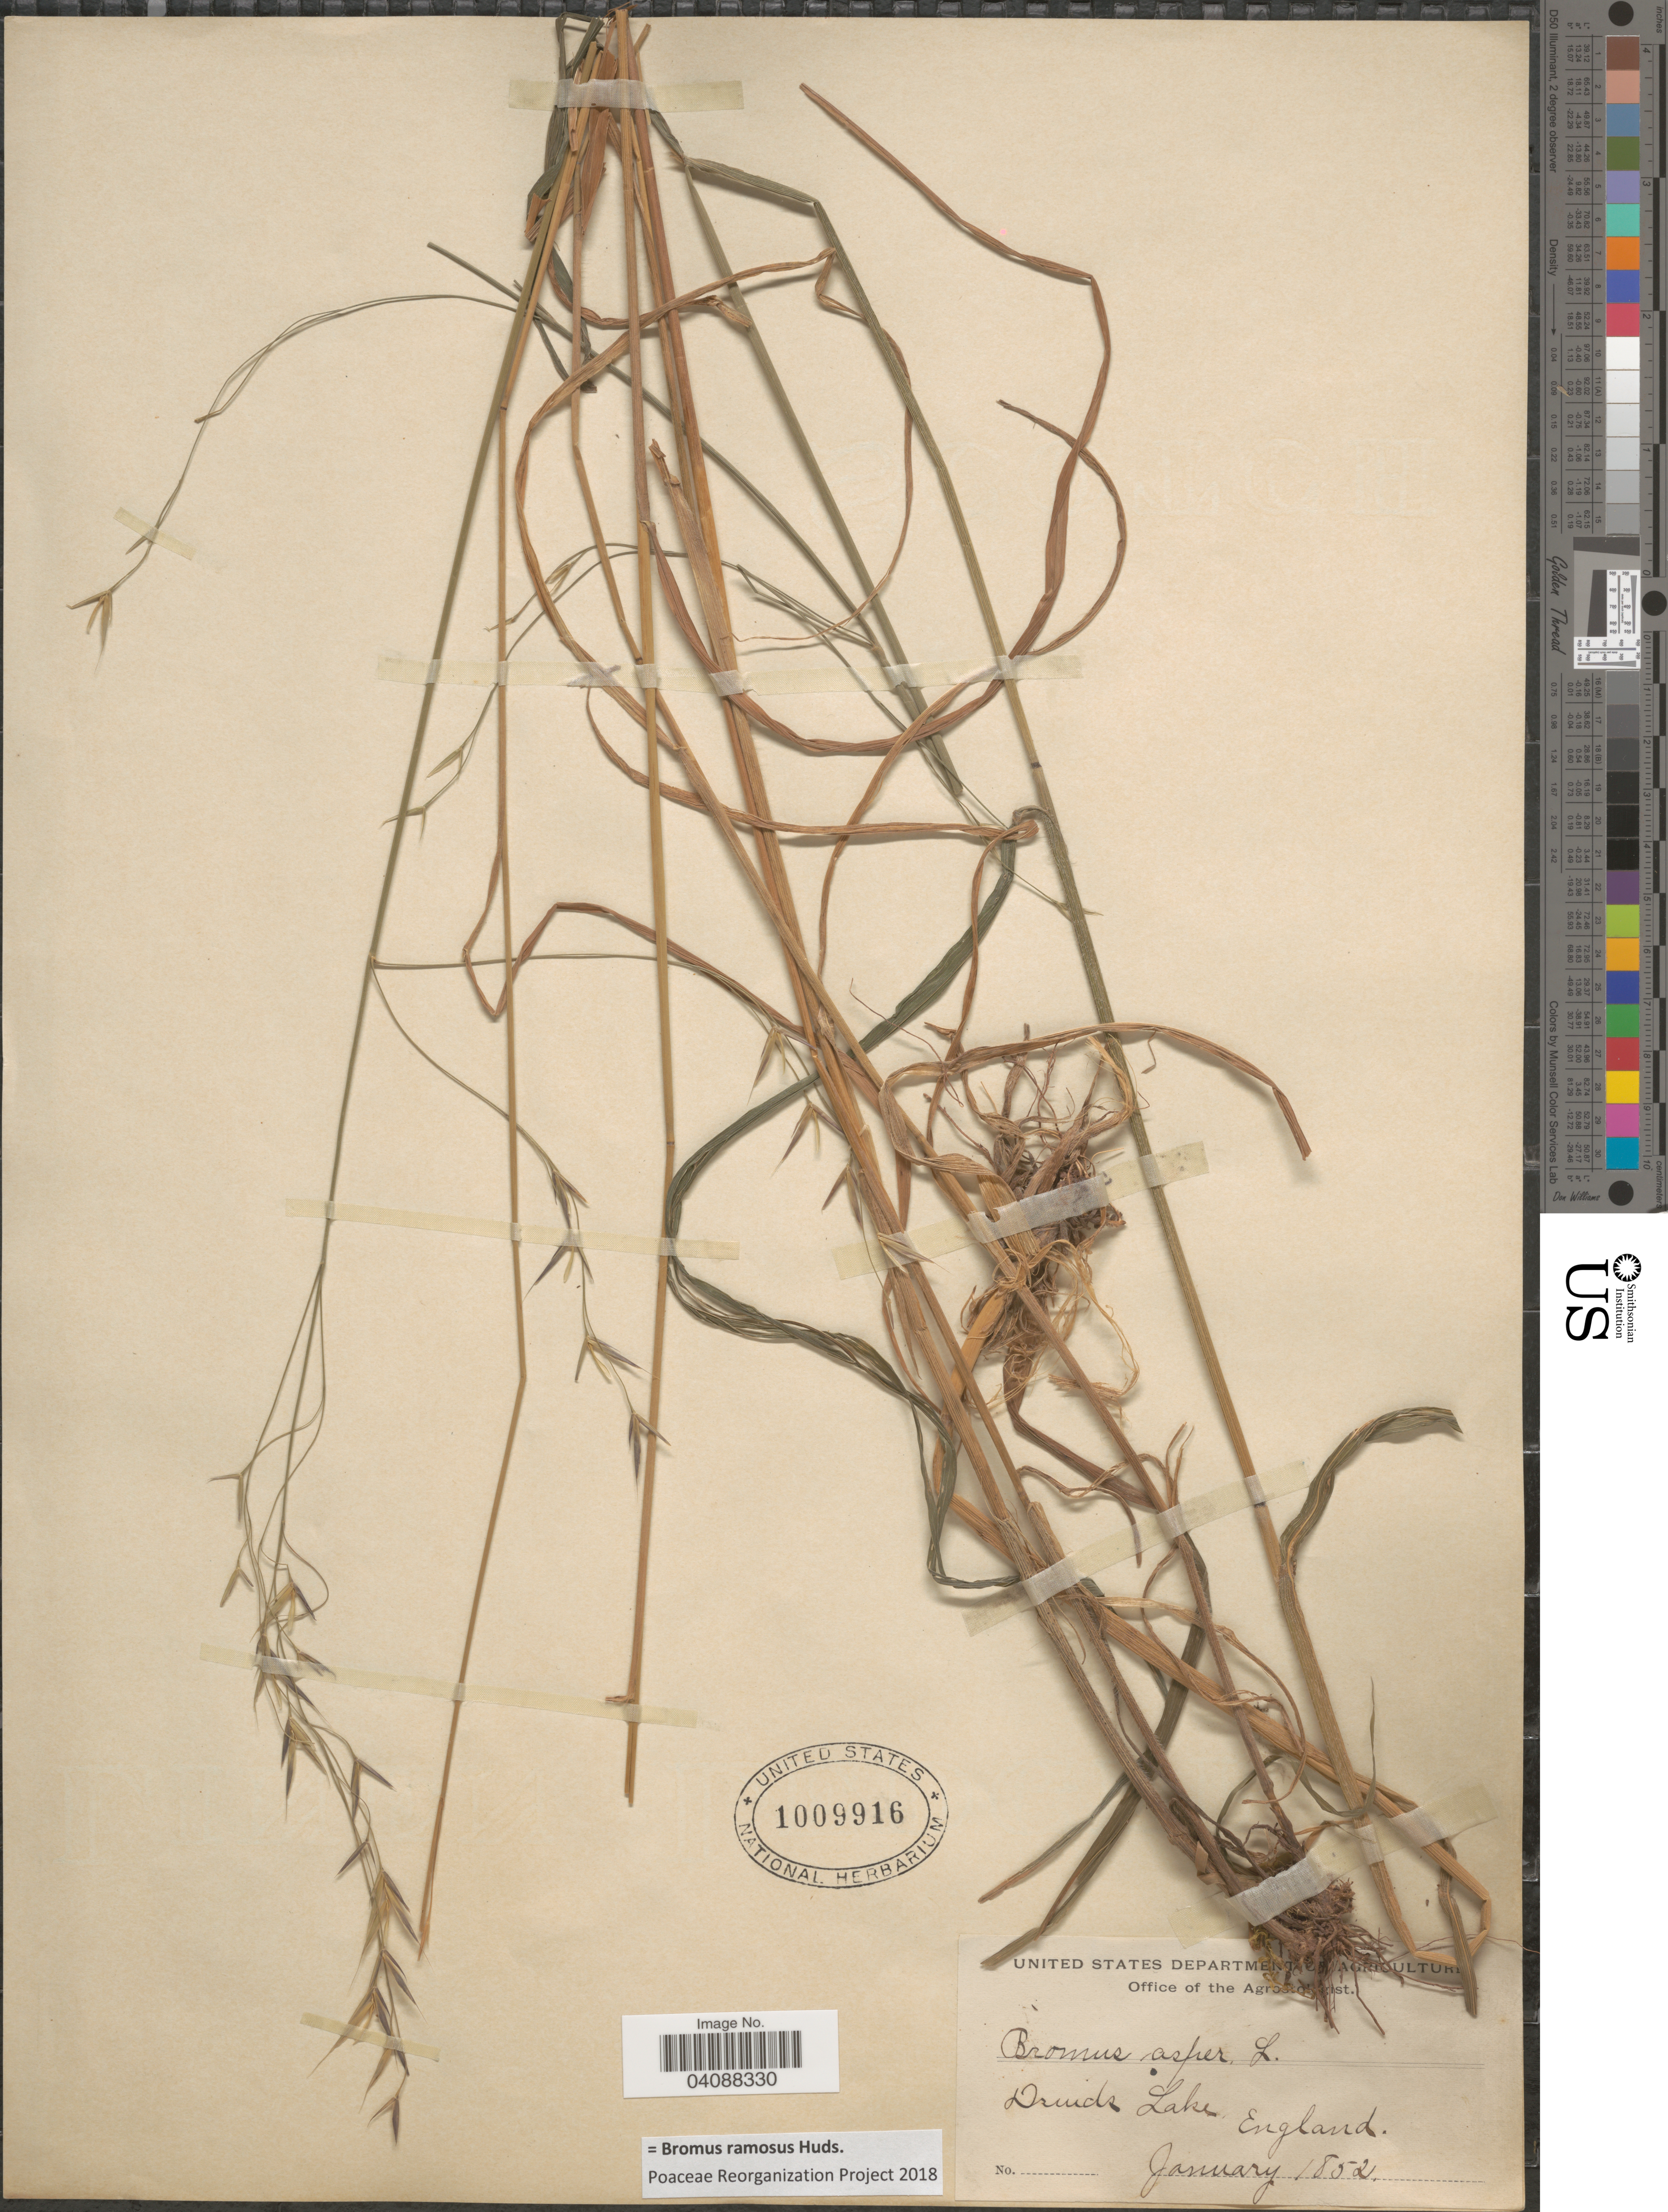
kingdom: Plantae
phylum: Tracheophyta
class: Liliopsida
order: Poales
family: Poaceae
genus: Bromus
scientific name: Bromus ramosus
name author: Huds.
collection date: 1852-01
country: United Kingdom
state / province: England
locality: Druids Lake.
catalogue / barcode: US 1009916